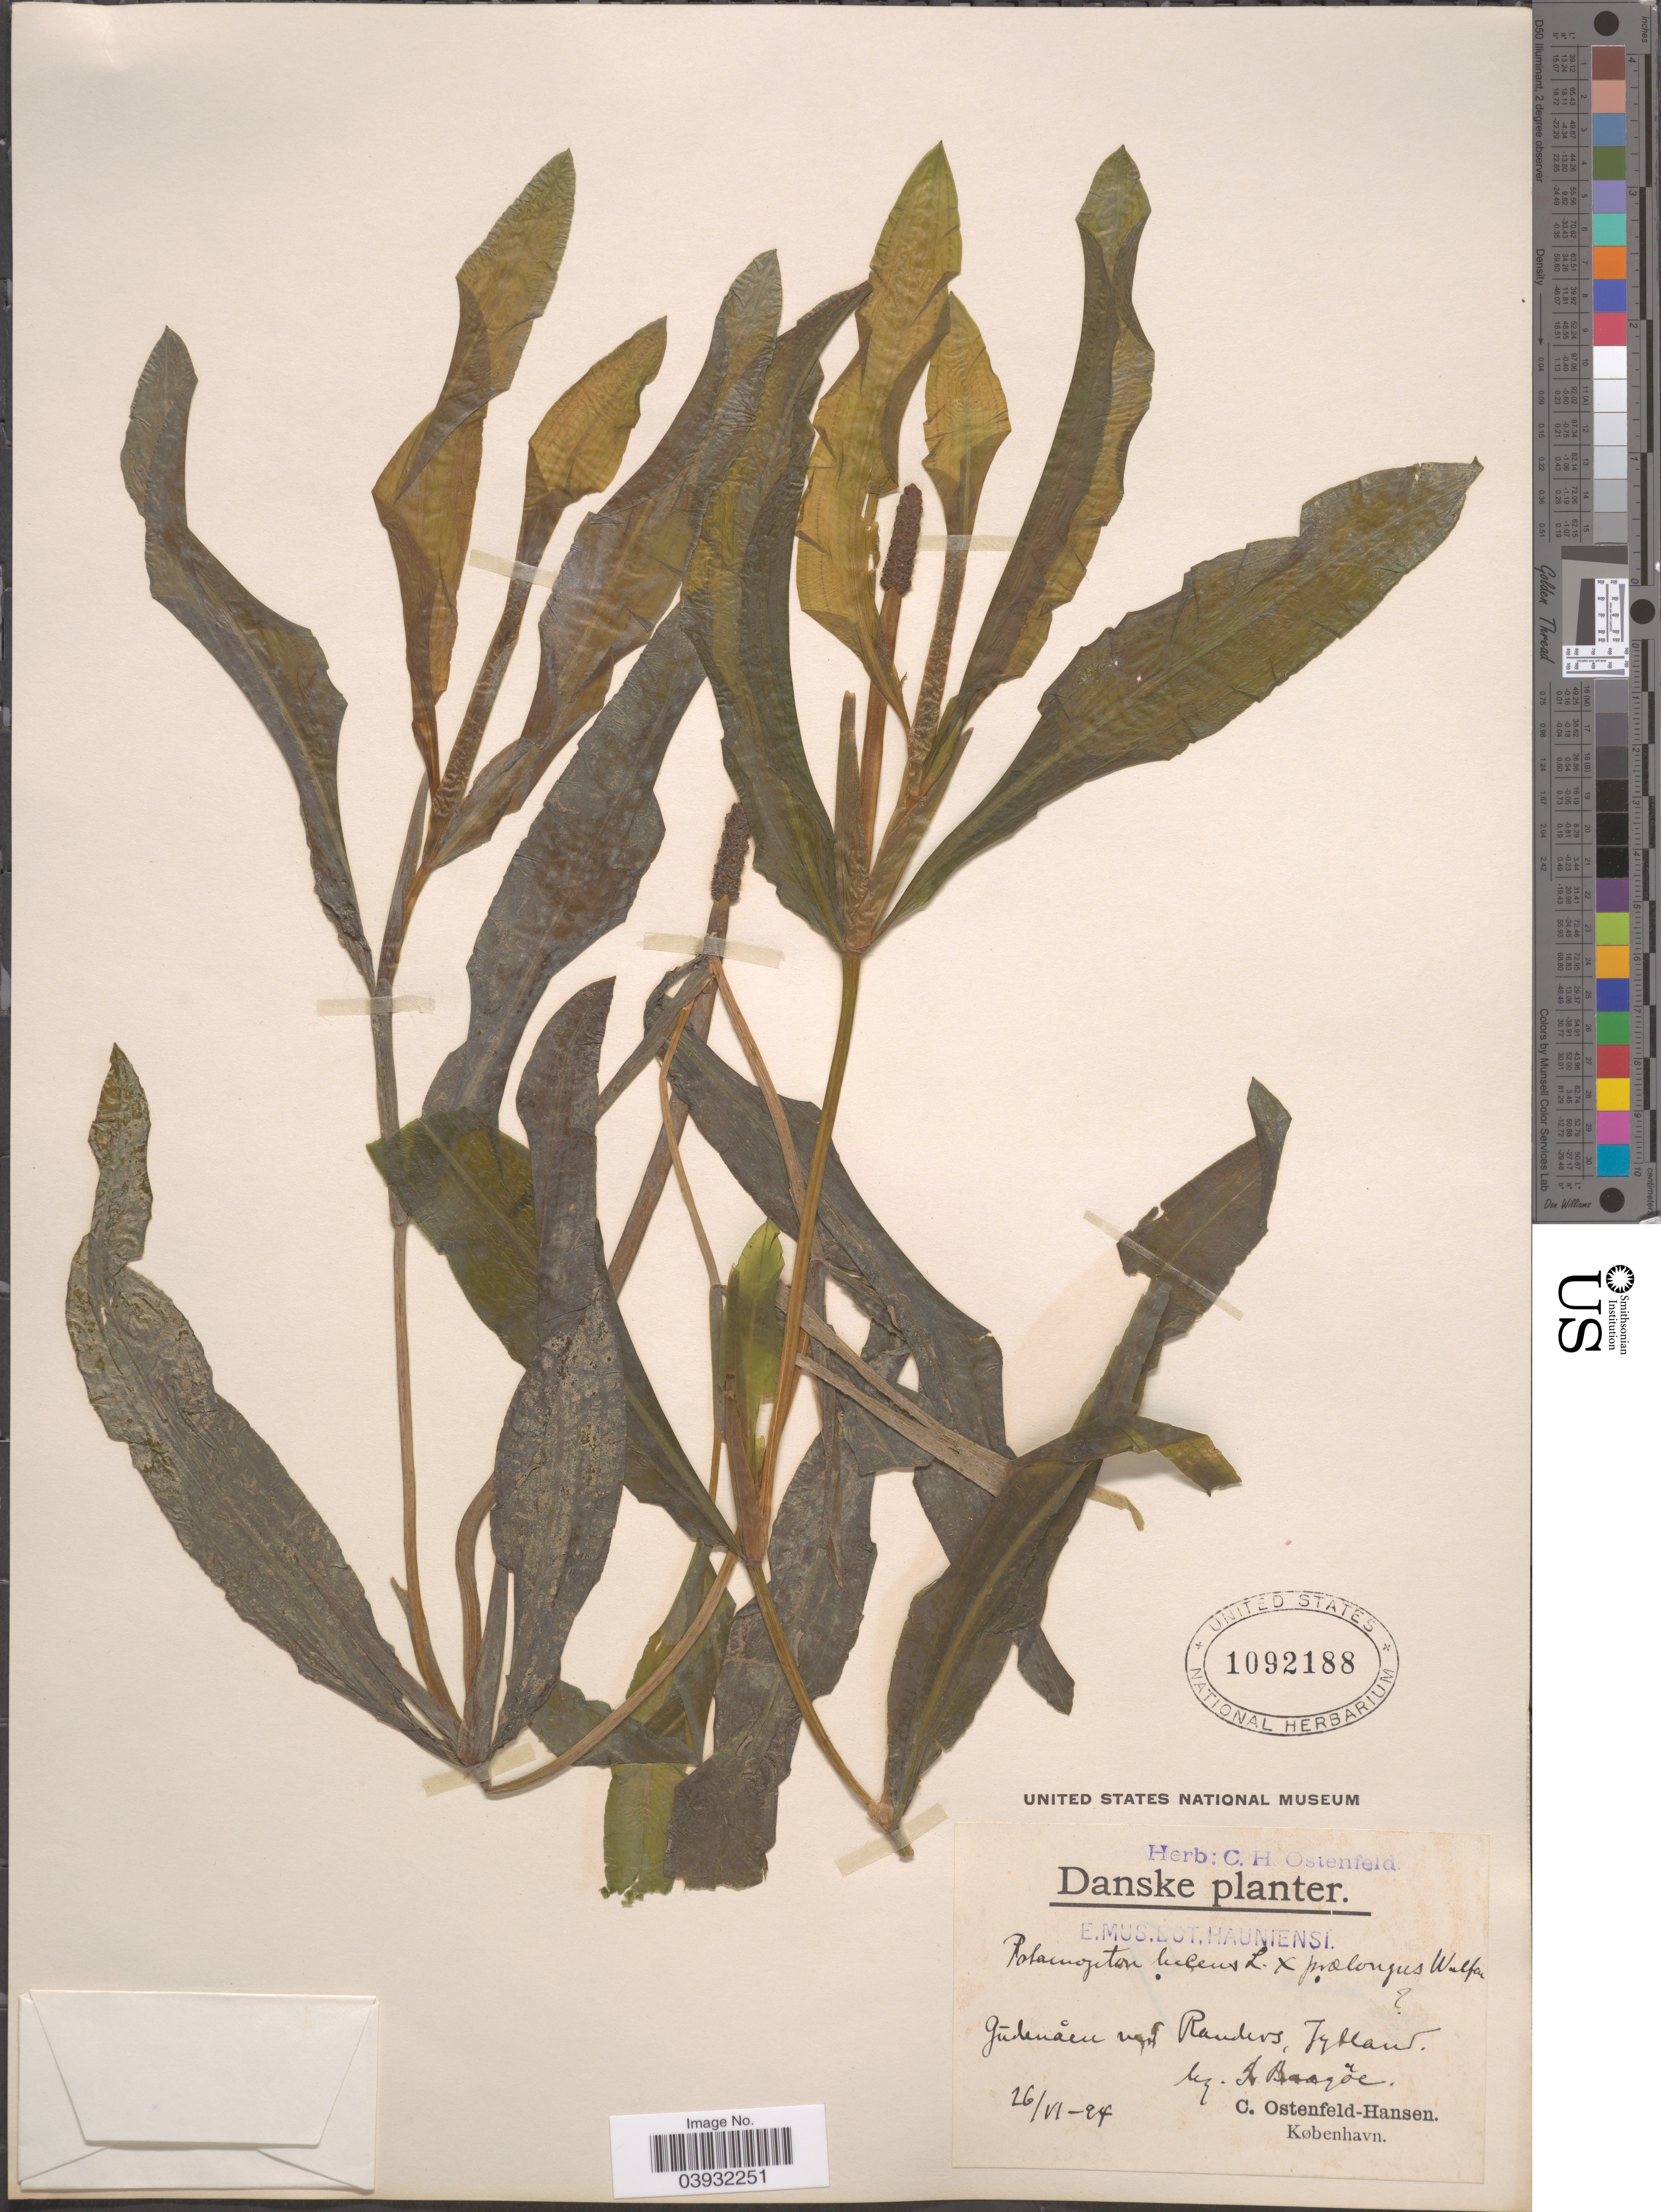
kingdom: Plantae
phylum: Tracheophyta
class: Liliopsida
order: Alismatales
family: Potamogetonaceae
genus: Potamogeton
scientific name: Potamogeton lucens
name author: L.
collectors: J. Baagoe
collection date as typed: Transcribed d/m/y: 26/6/94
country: Denmark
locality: Gudensø van Randers, Jylland.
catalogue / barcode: US 1092188